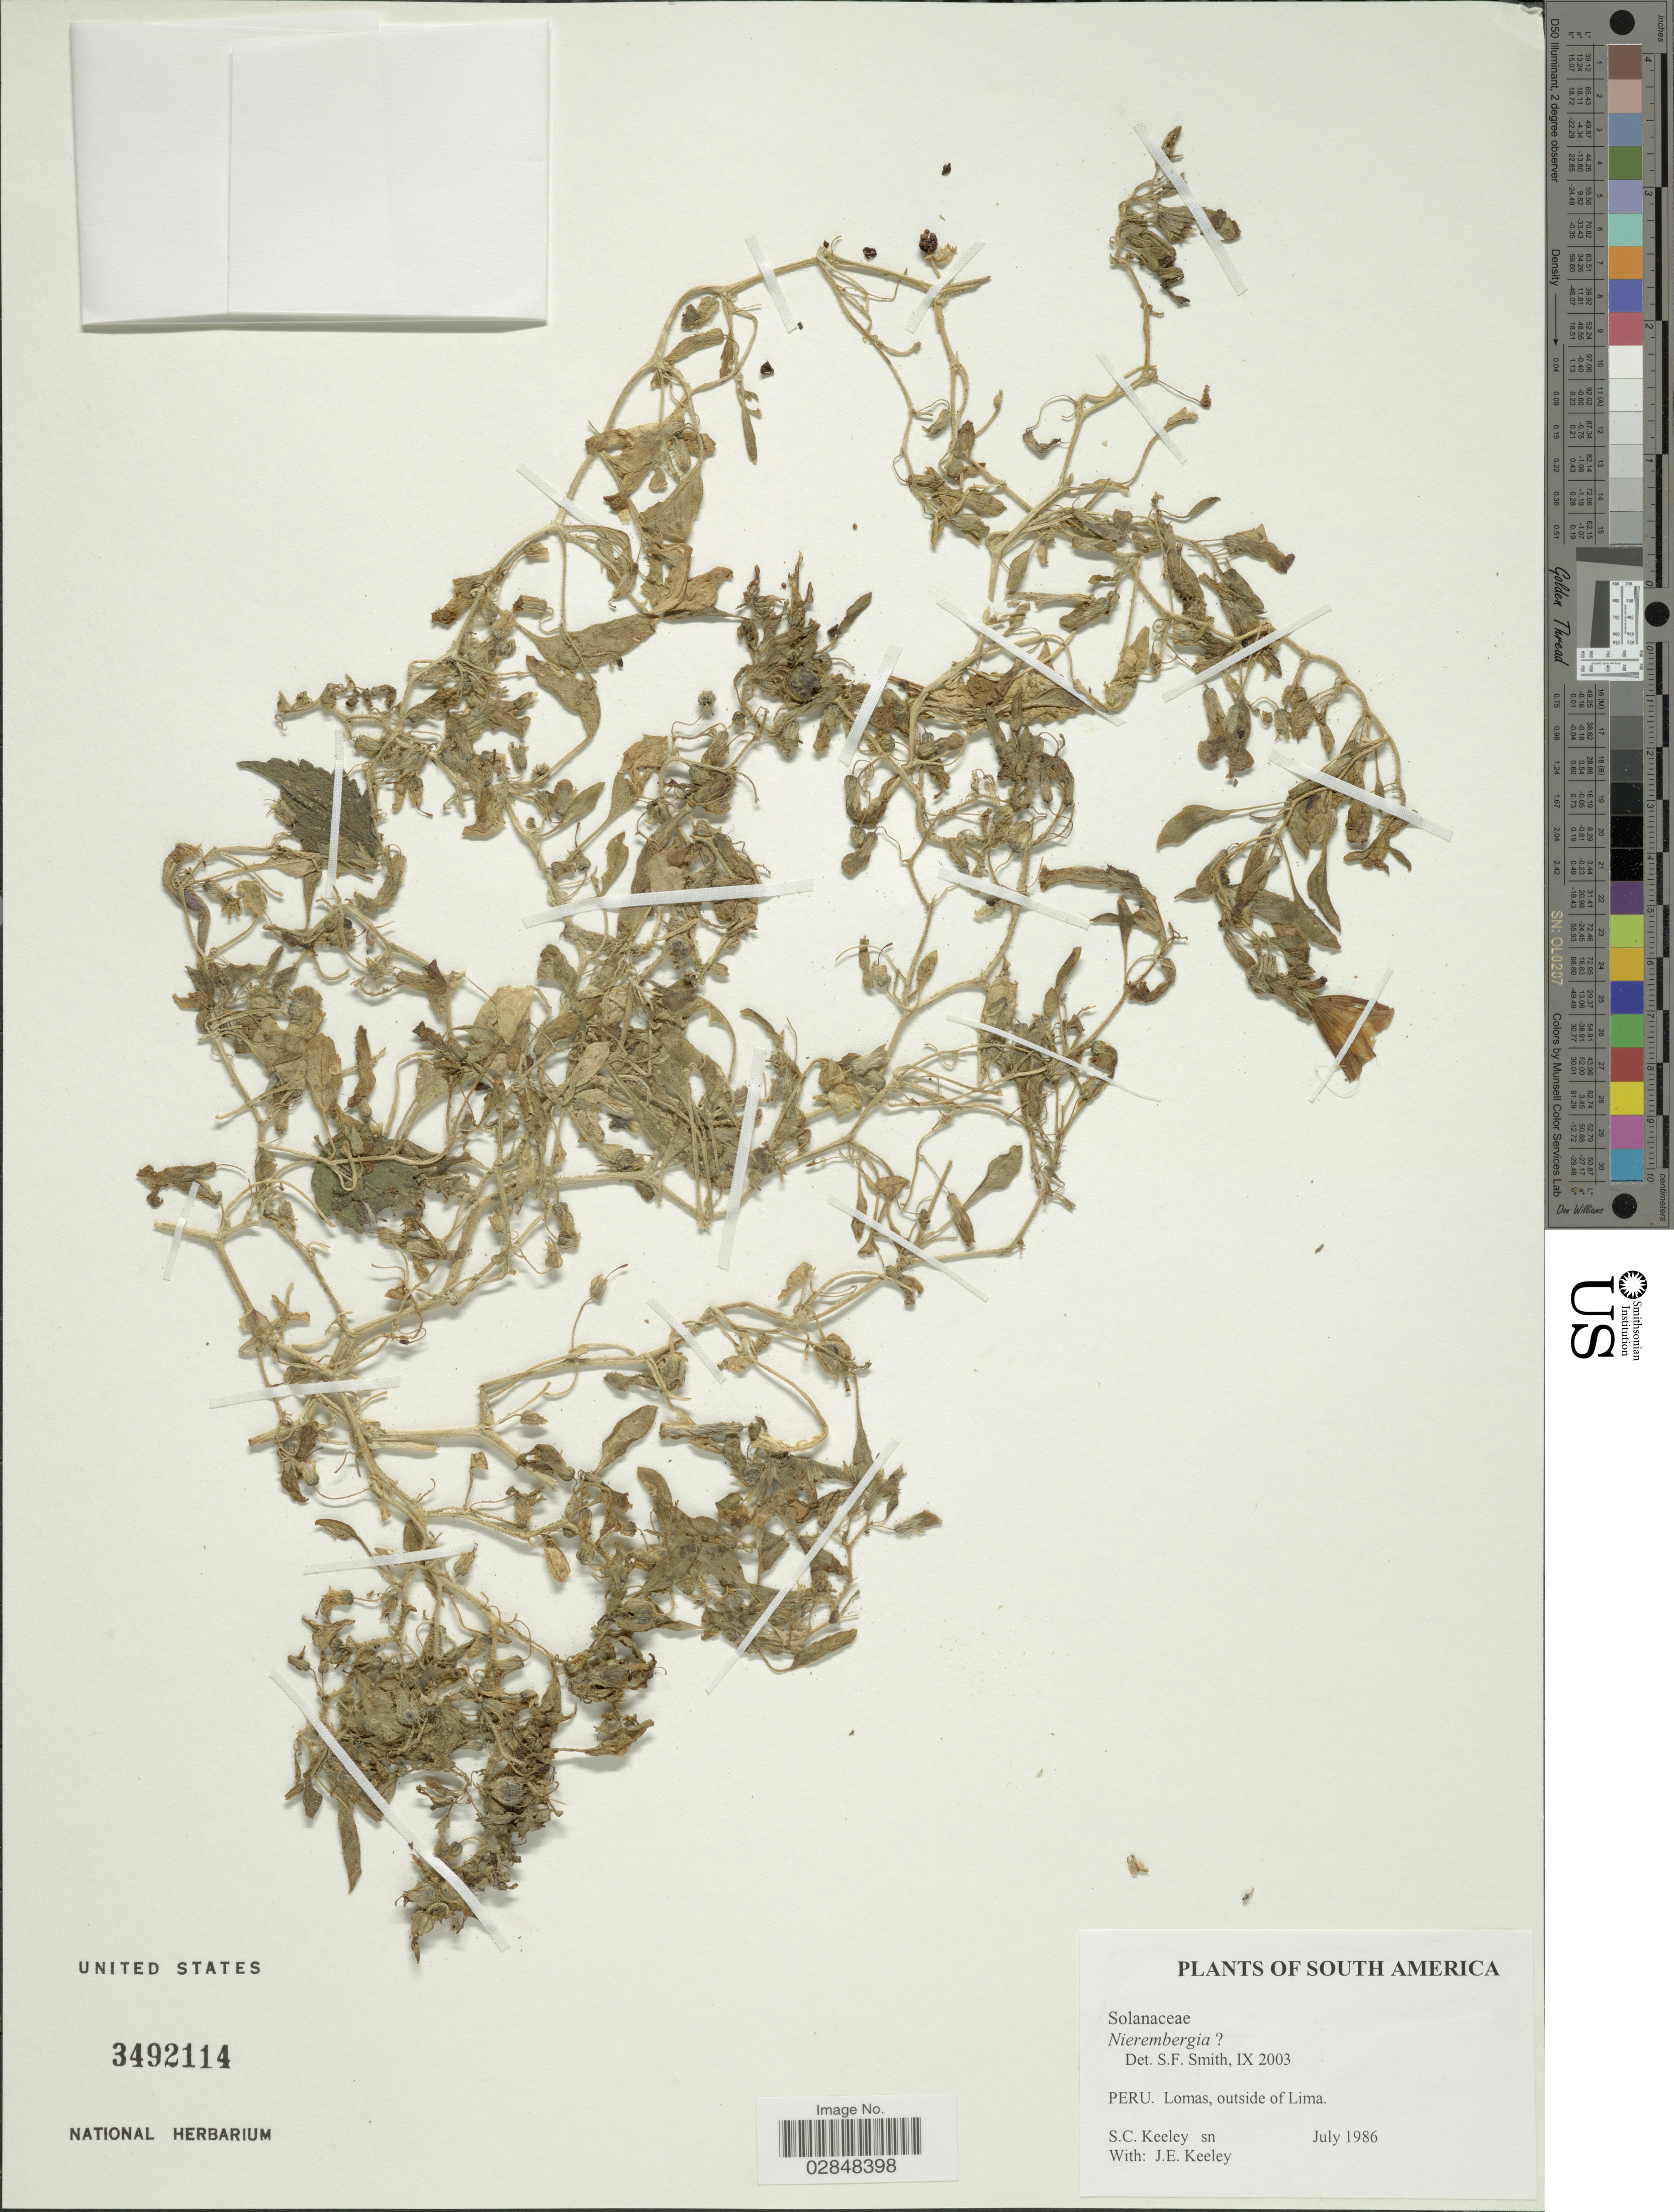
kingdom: Plantae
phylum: Tracheophyta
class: Magnoliopsida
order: Solanales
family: Solanaceae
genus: Nierembergia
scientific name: Nierembergia sp.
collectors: S. C. Keeley & J. E. Keeley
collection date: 1986-07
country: Peru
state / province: Lima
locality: Lomas, outside of Lima.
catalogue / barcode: US 3492114